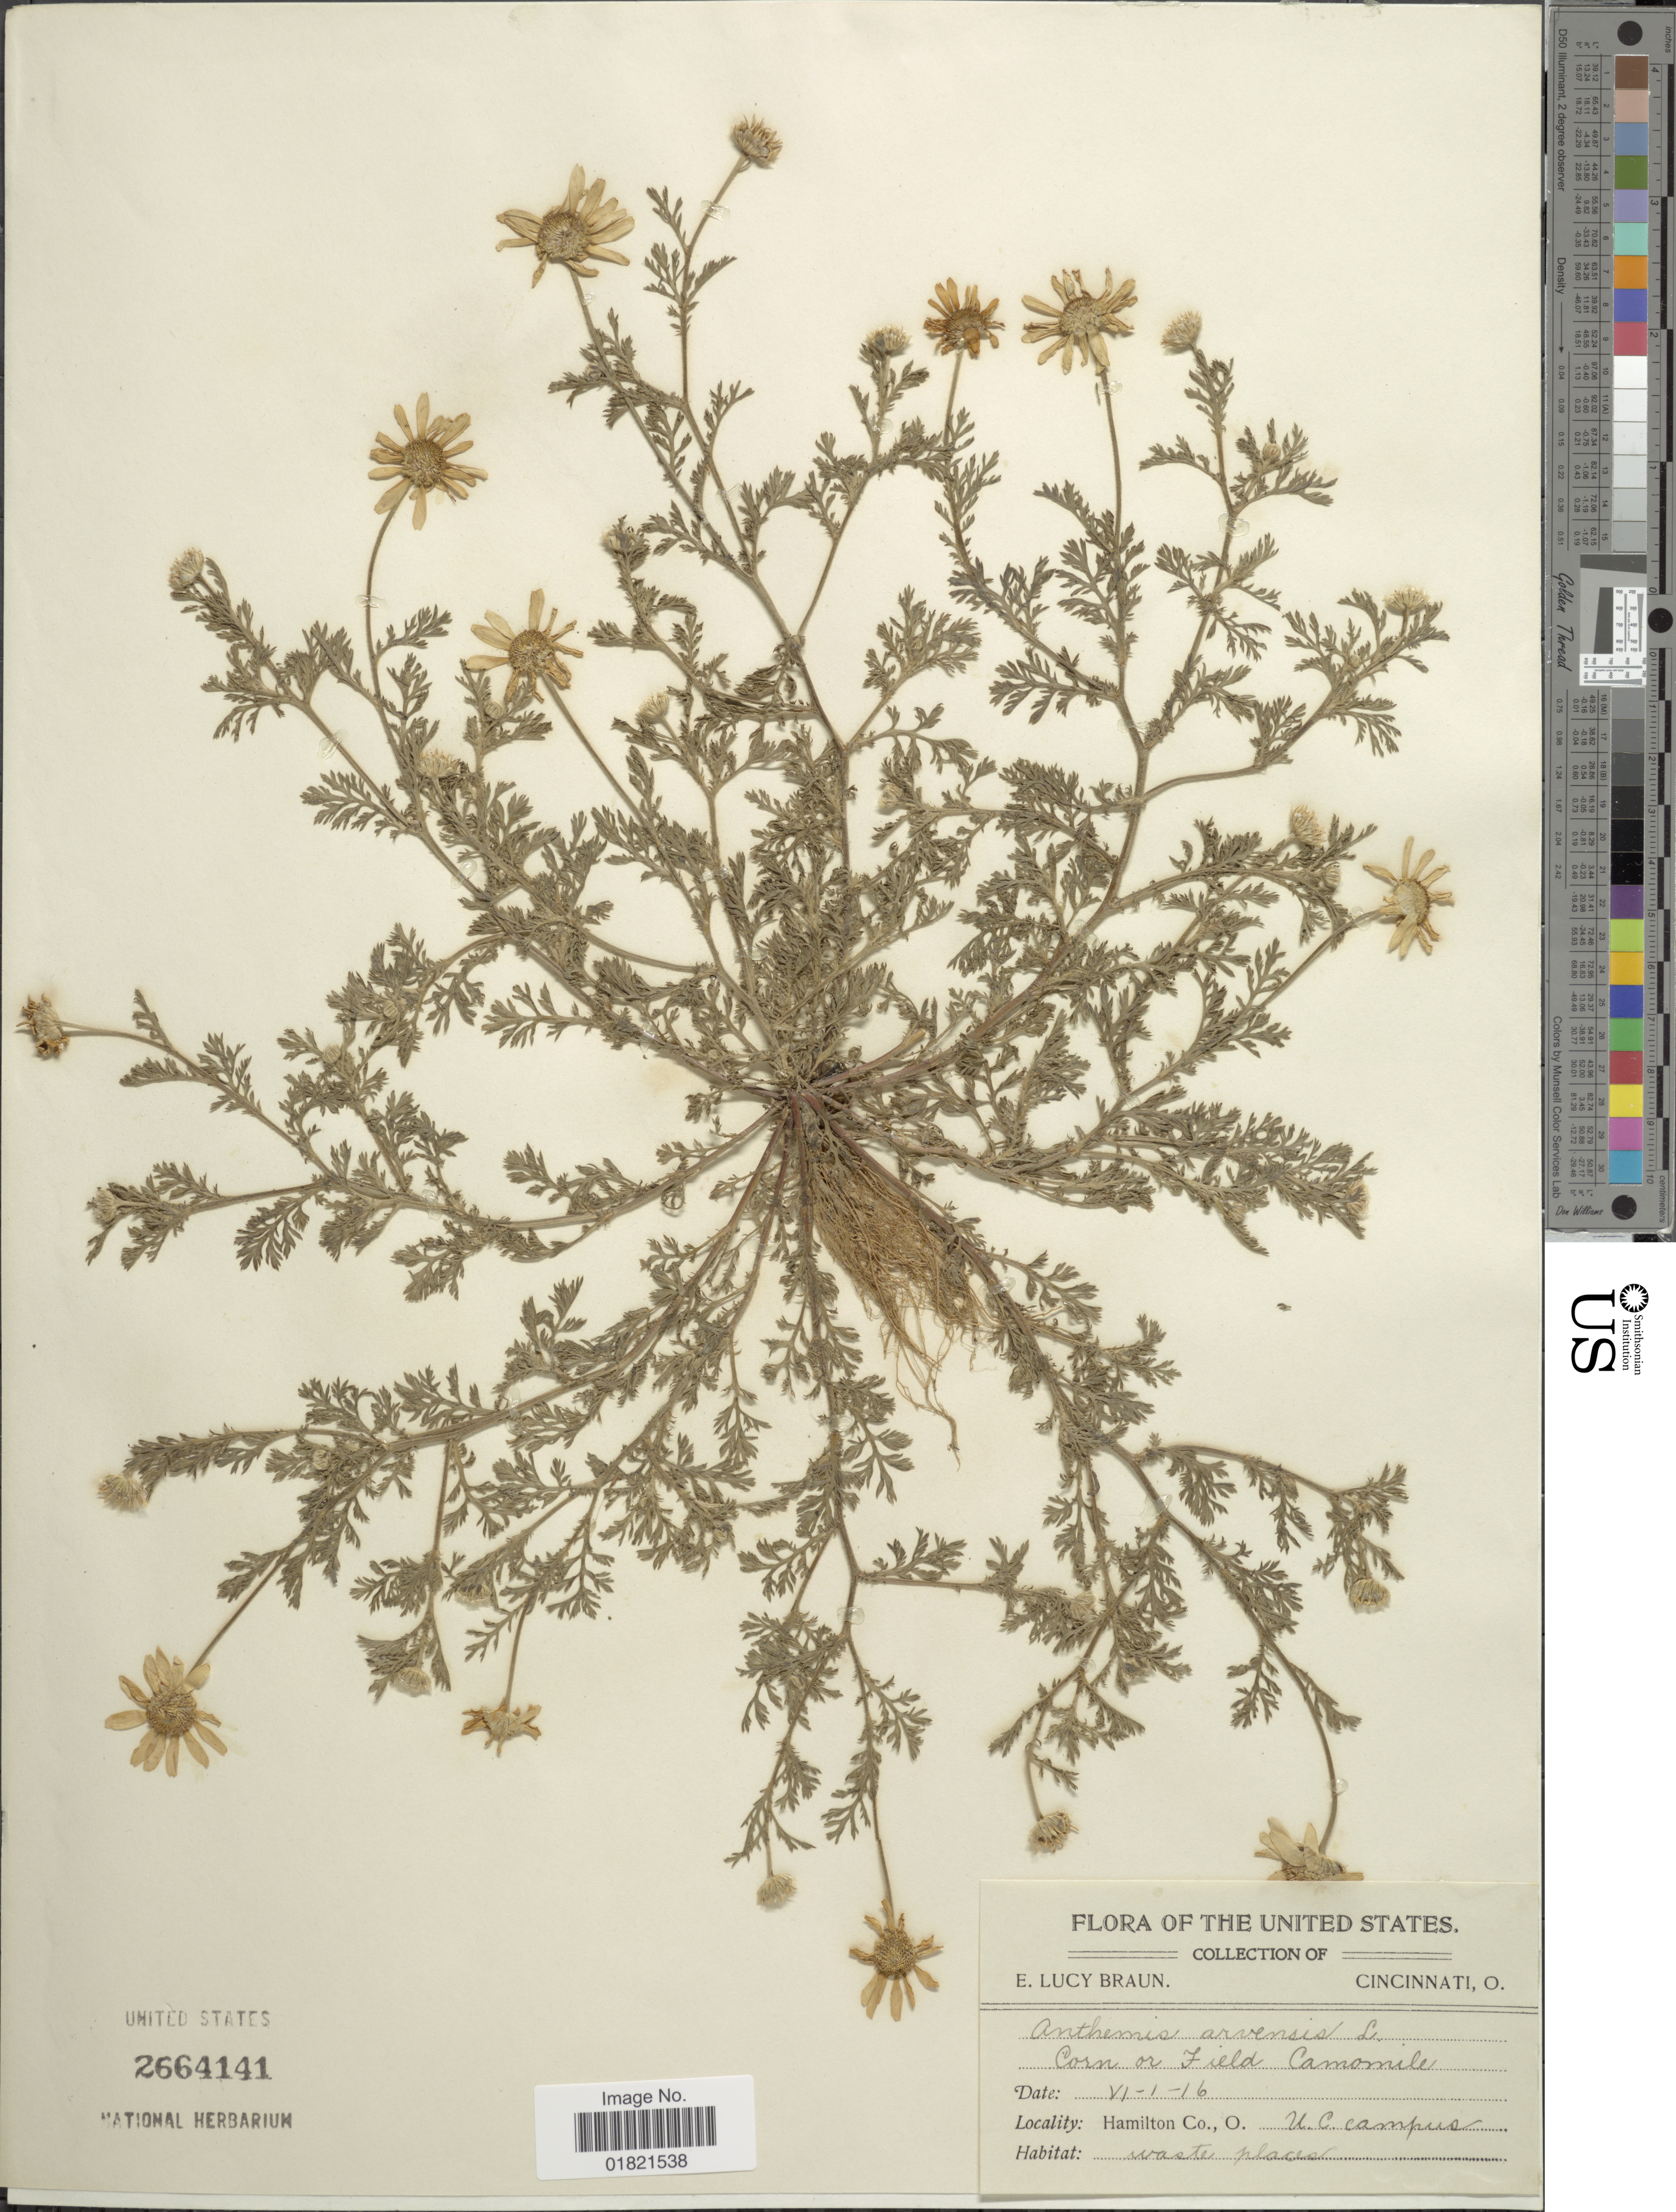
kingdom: Plantae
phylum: Tracheophyta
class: Magnoliopsida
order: Asterales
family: Asteraceae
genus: Anthemis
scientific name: Anthemis arvensis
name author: L.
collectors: E. L. Braun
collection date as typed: Transcribed d/m/y: 1/6/16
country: United States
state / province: Ohio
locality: Hamilton Co. O., U.C. Campus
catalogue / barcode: US 2664141